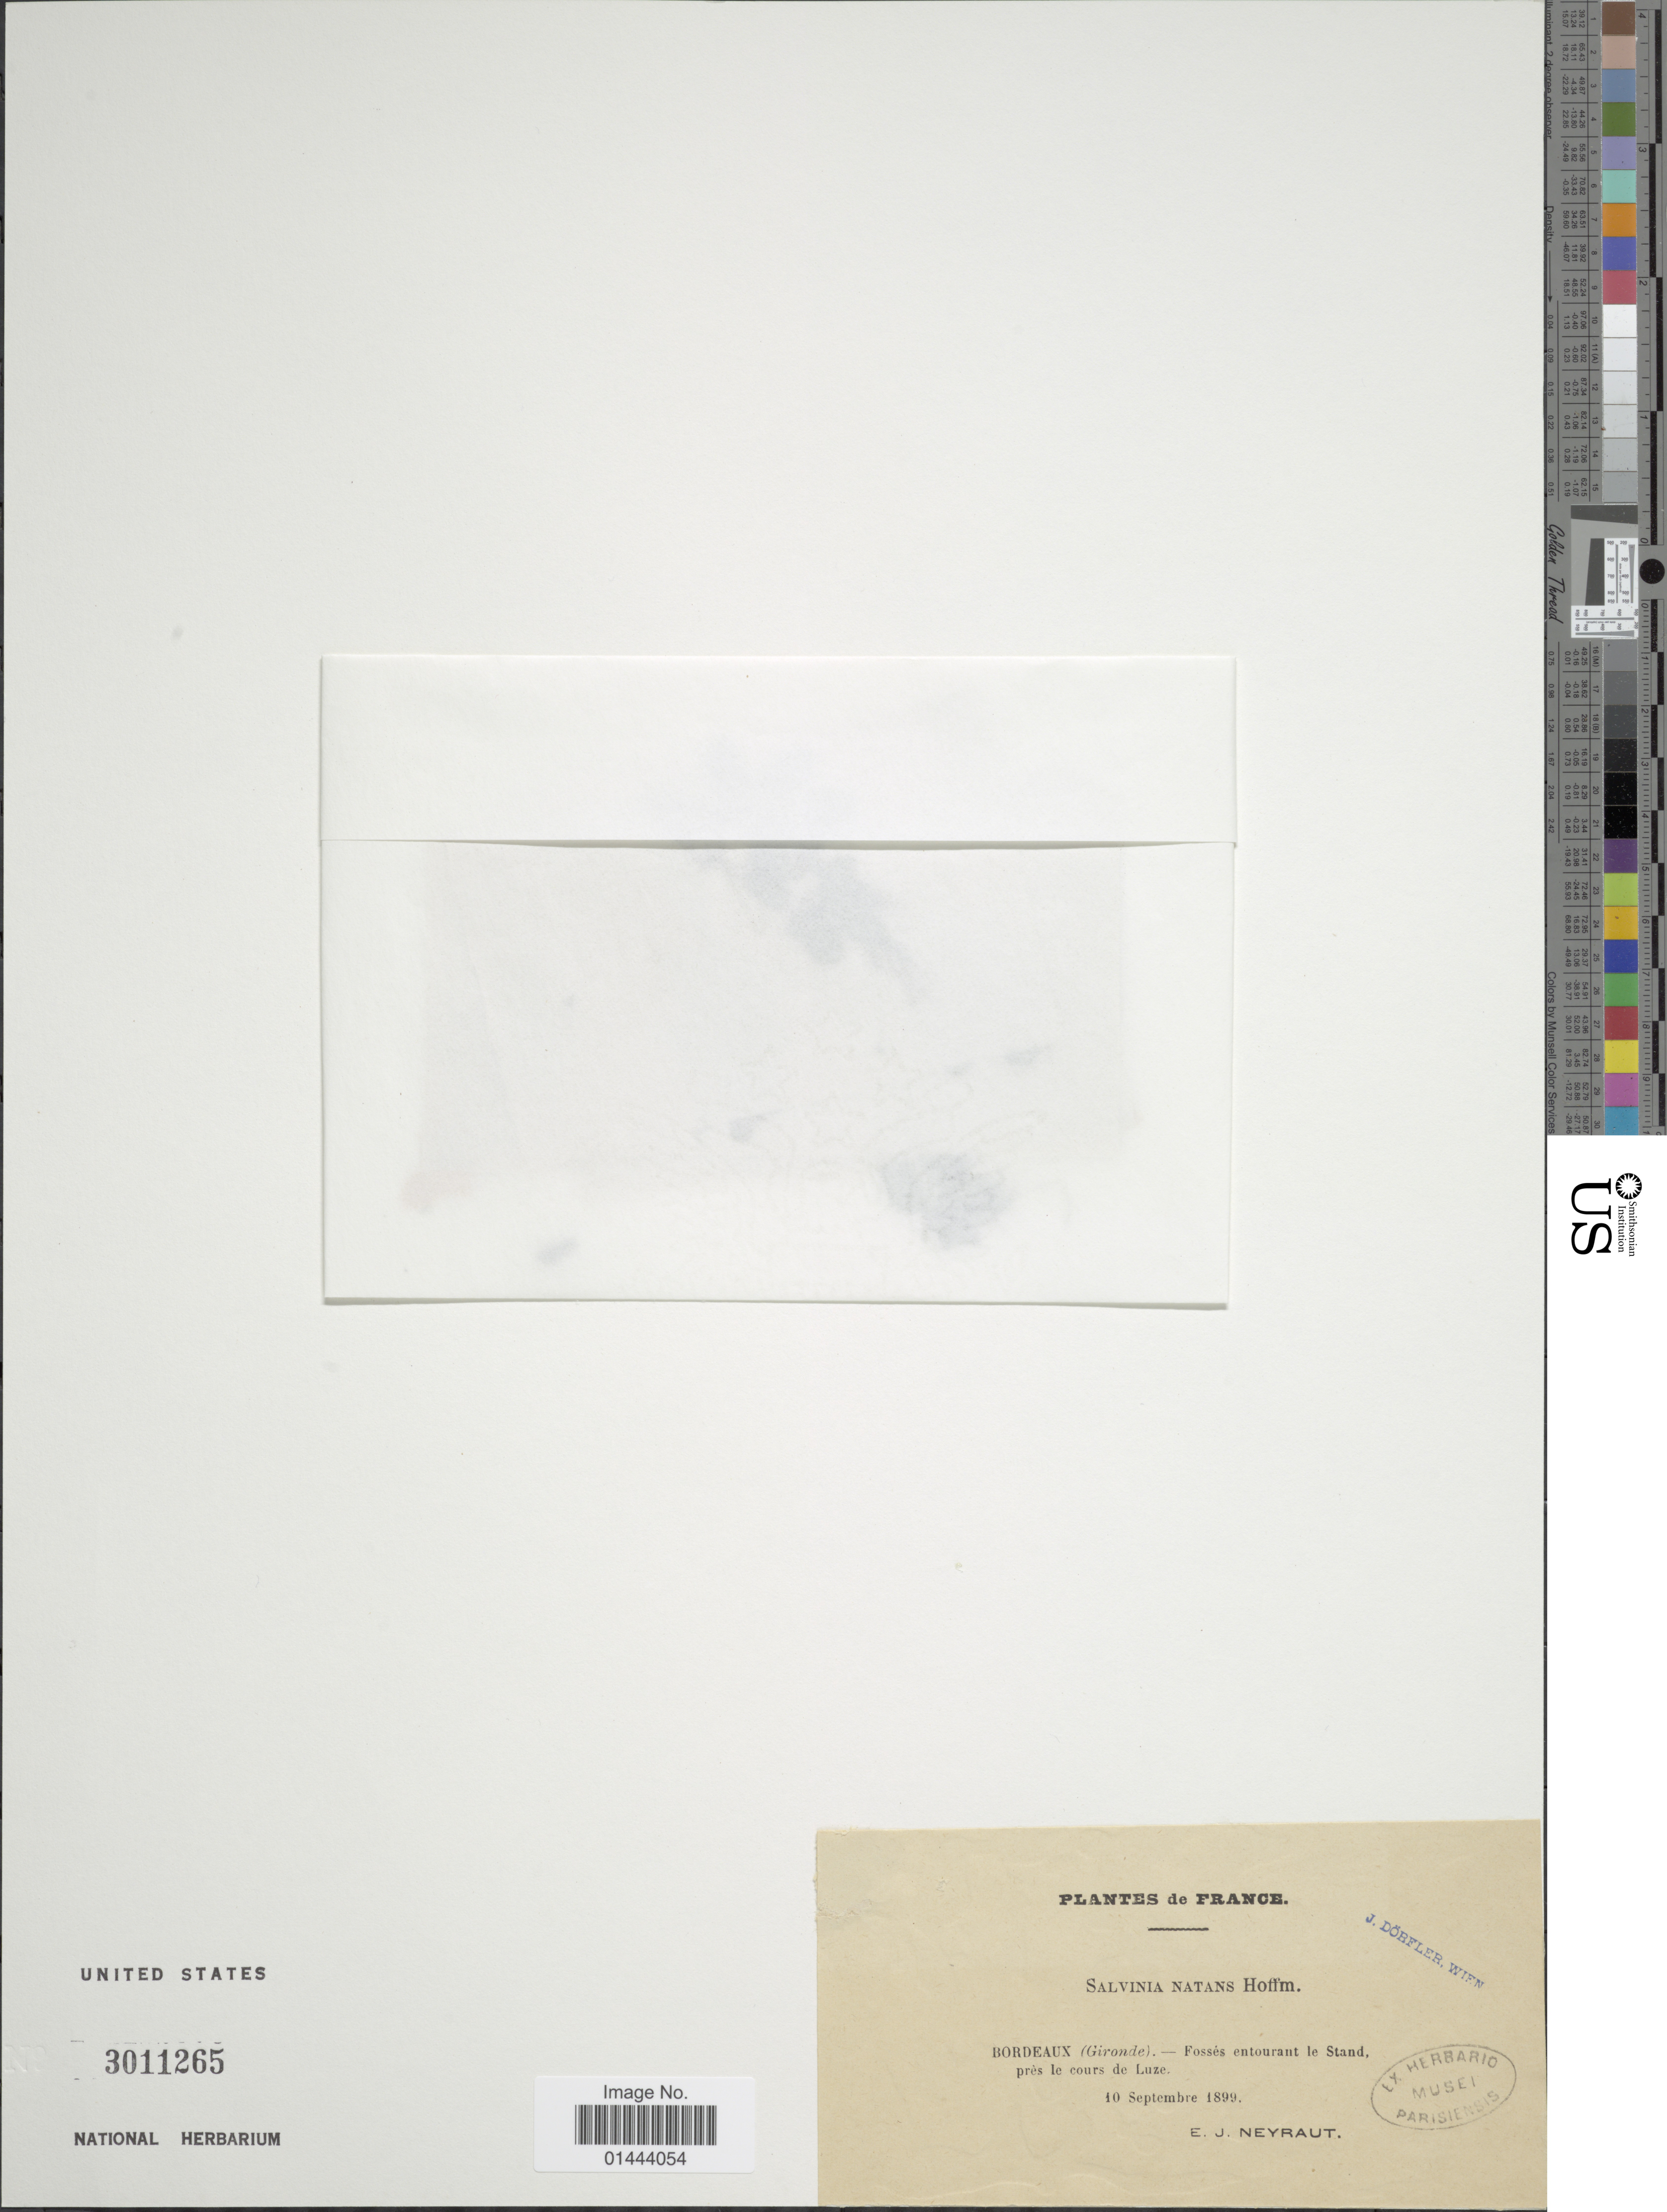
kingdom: Plantae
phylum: Tracheophyta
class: Polypodiopsida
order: Salviniales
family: Salviniaceae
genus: Salvinia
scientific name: Salvinia natans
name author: (L.) All.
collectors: E. Neyraut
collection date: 1899-09-10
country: France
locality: Bordeaux (Gironde), Fossés entourant le Stand, prés le cours de Luze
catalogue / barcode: US 3011265